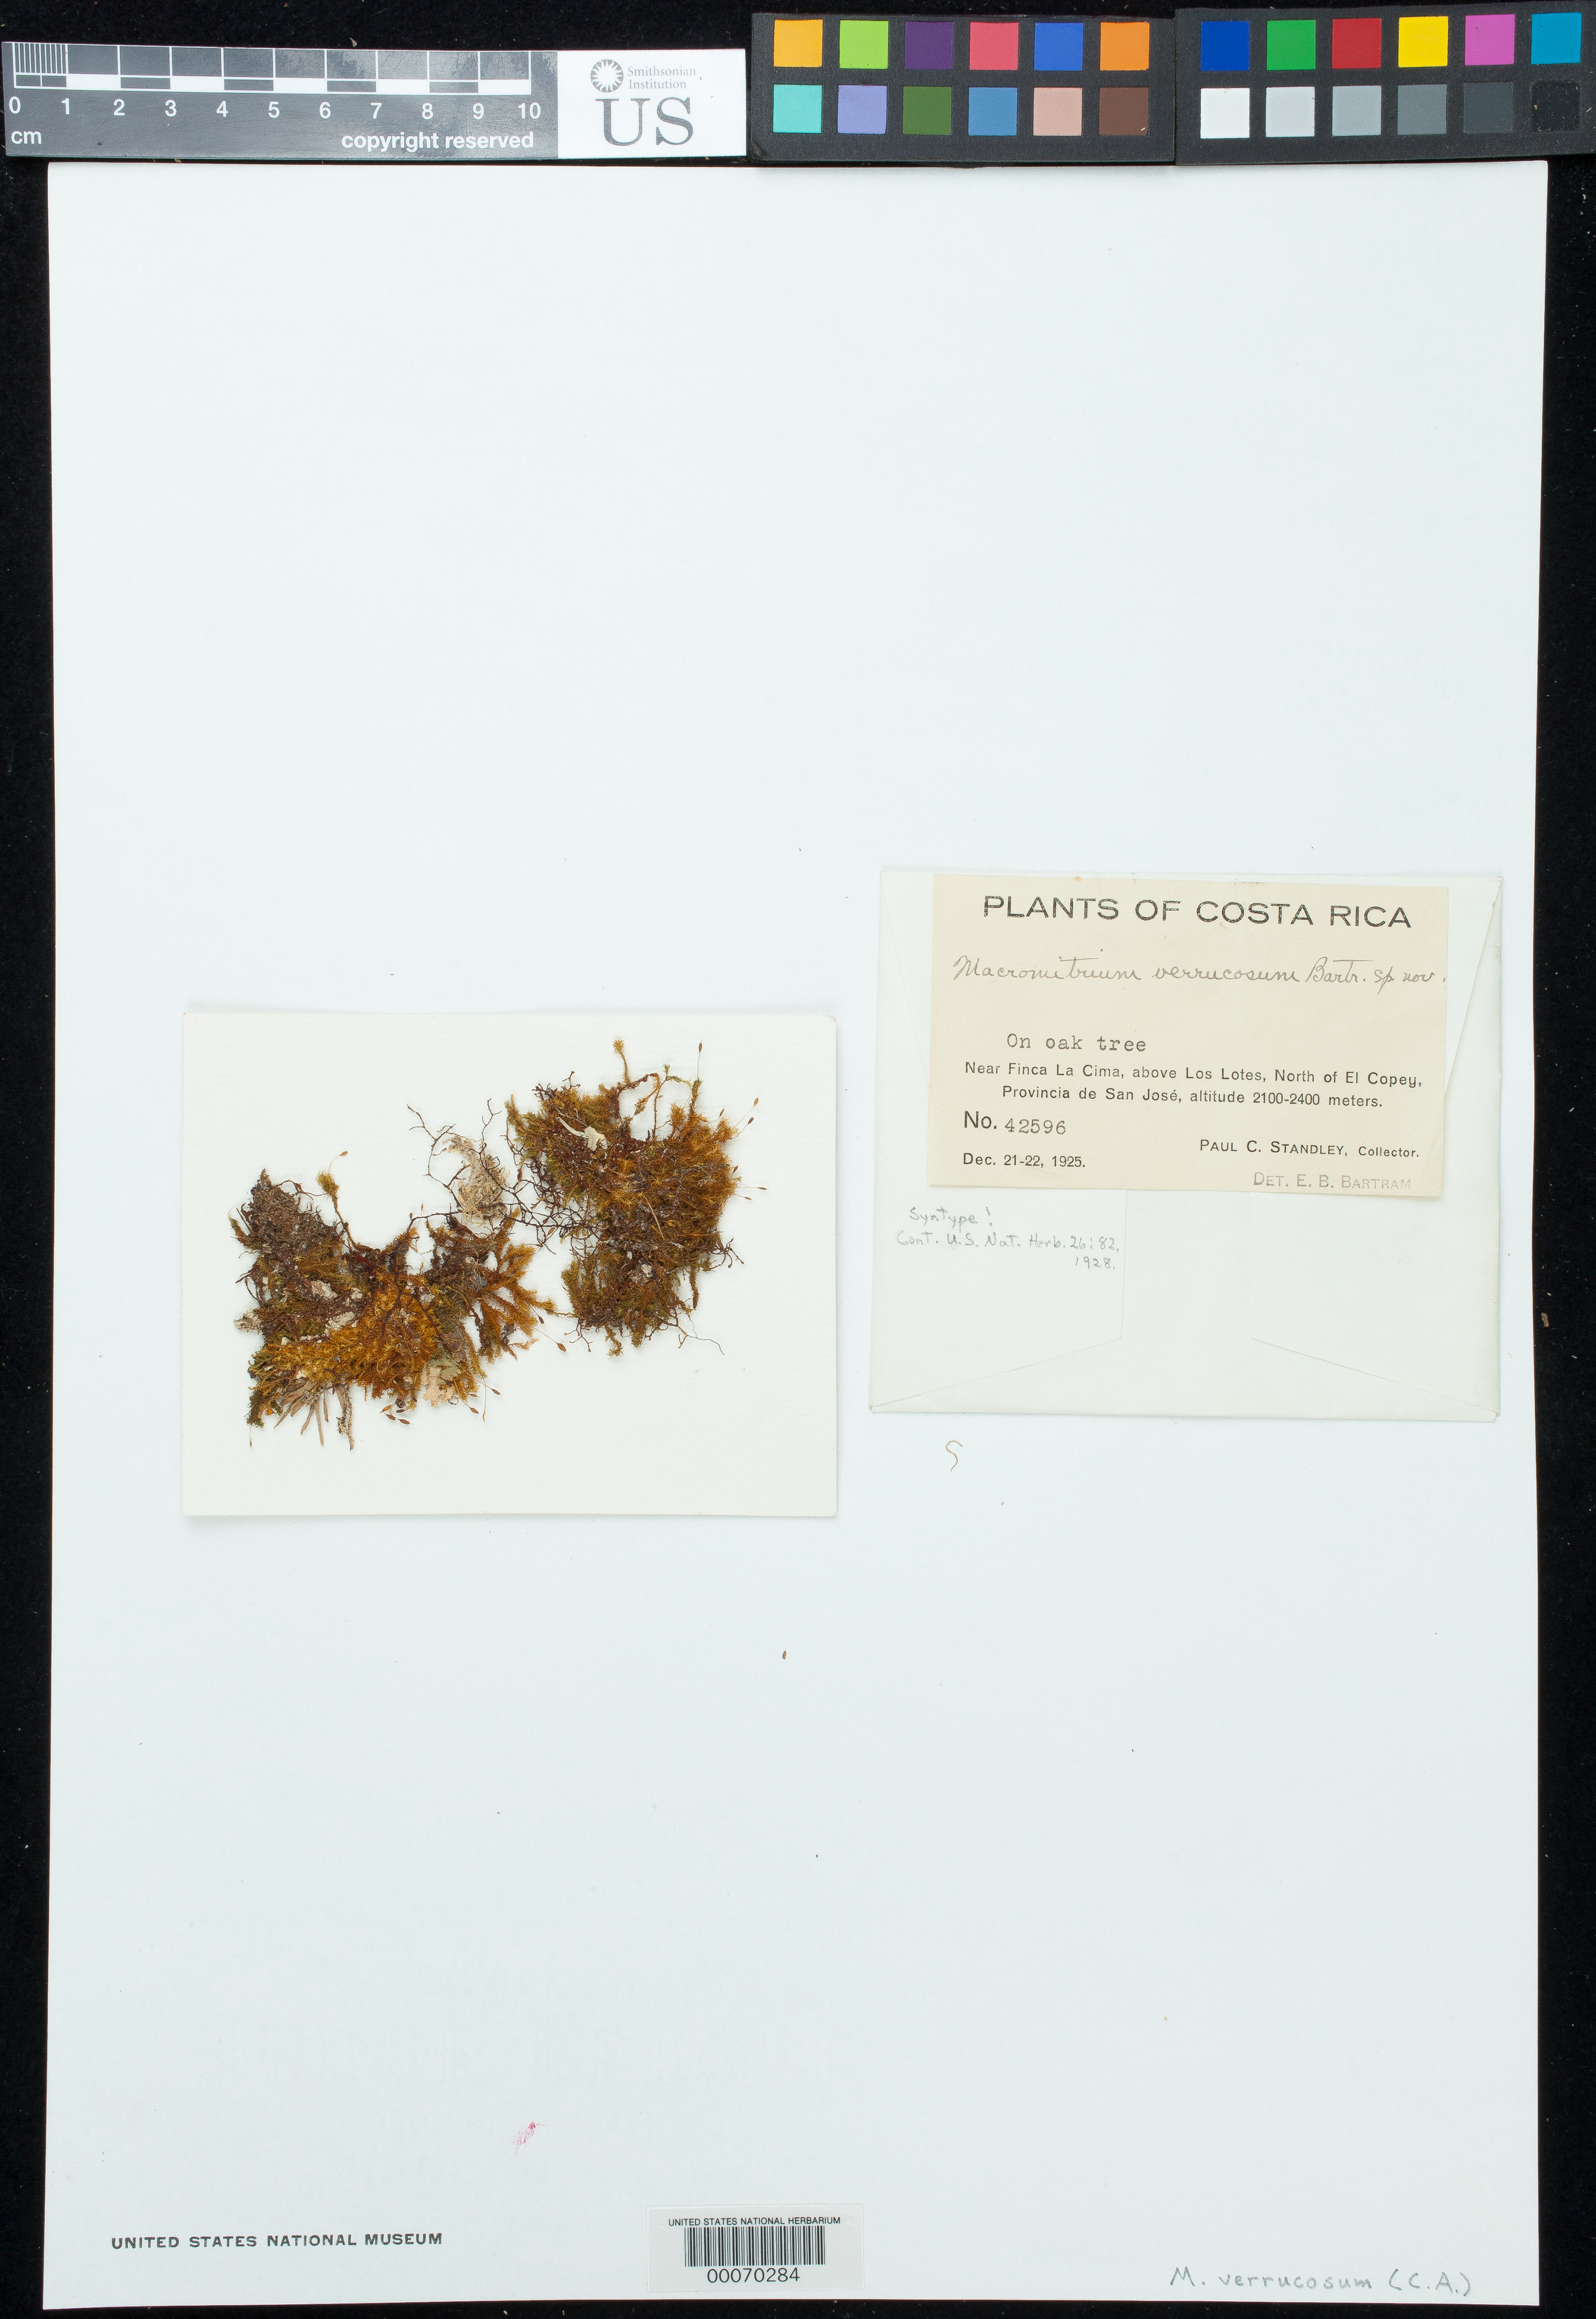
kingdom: Plantae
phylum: Bryophyta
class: Bryopsida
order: Orthotrichales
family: Orthotrichaceae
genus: Macromitrium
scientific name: Macromitrium verrucosum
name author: E.B. Bartram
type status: Paratype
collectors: P. C. Standley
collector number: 42596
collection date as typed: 21 Dec 1925 to 22 Dec 1925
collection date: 1925-12-21/1925-12-22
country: Costa Rica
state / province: San José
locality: Near Finca La Cima.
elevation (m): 2100